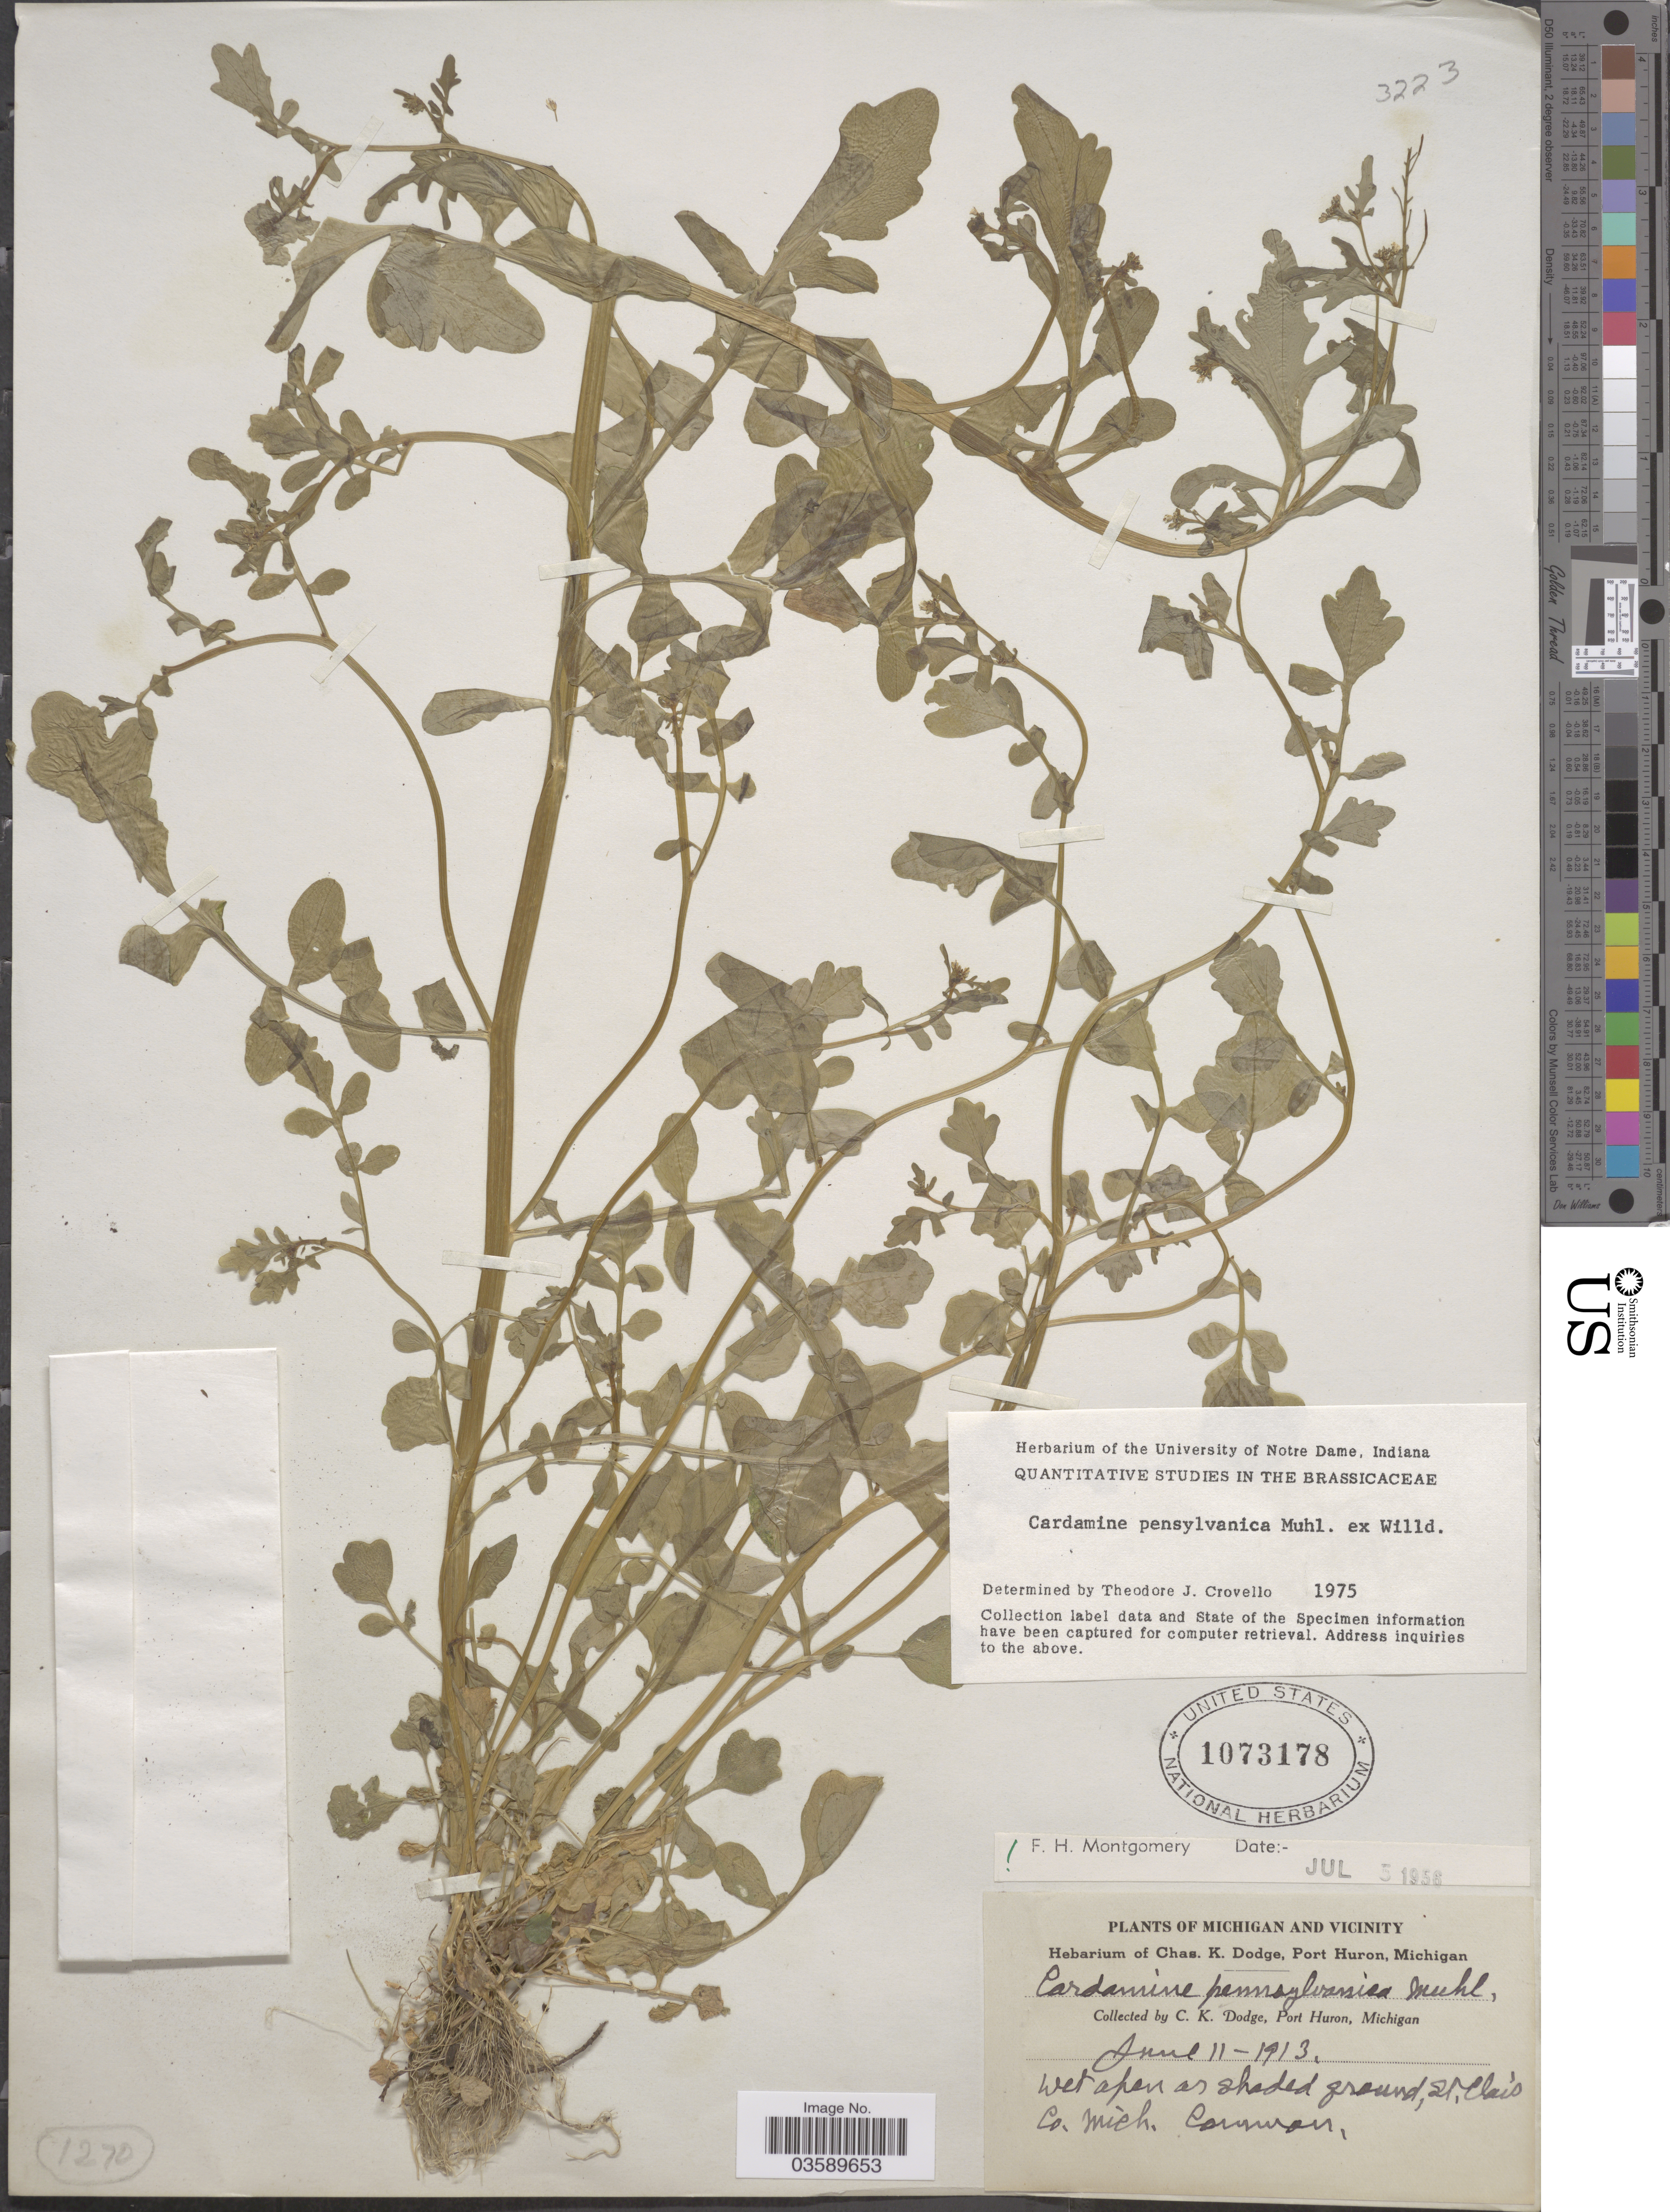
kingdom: Plantae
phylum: Tracheophyta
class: Magnoliopsida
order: Brassicales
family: Brassicaceae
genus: Cardamine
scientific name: Cardamine pensylvanica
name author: Muhl. ex Willd.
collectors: C. Dodge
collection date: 1913-06-11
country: United States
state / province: Michigan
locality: Michigan and Vicinity. Wet alpen as shaded ground, St. Clair Co.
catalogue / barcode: US 1073178